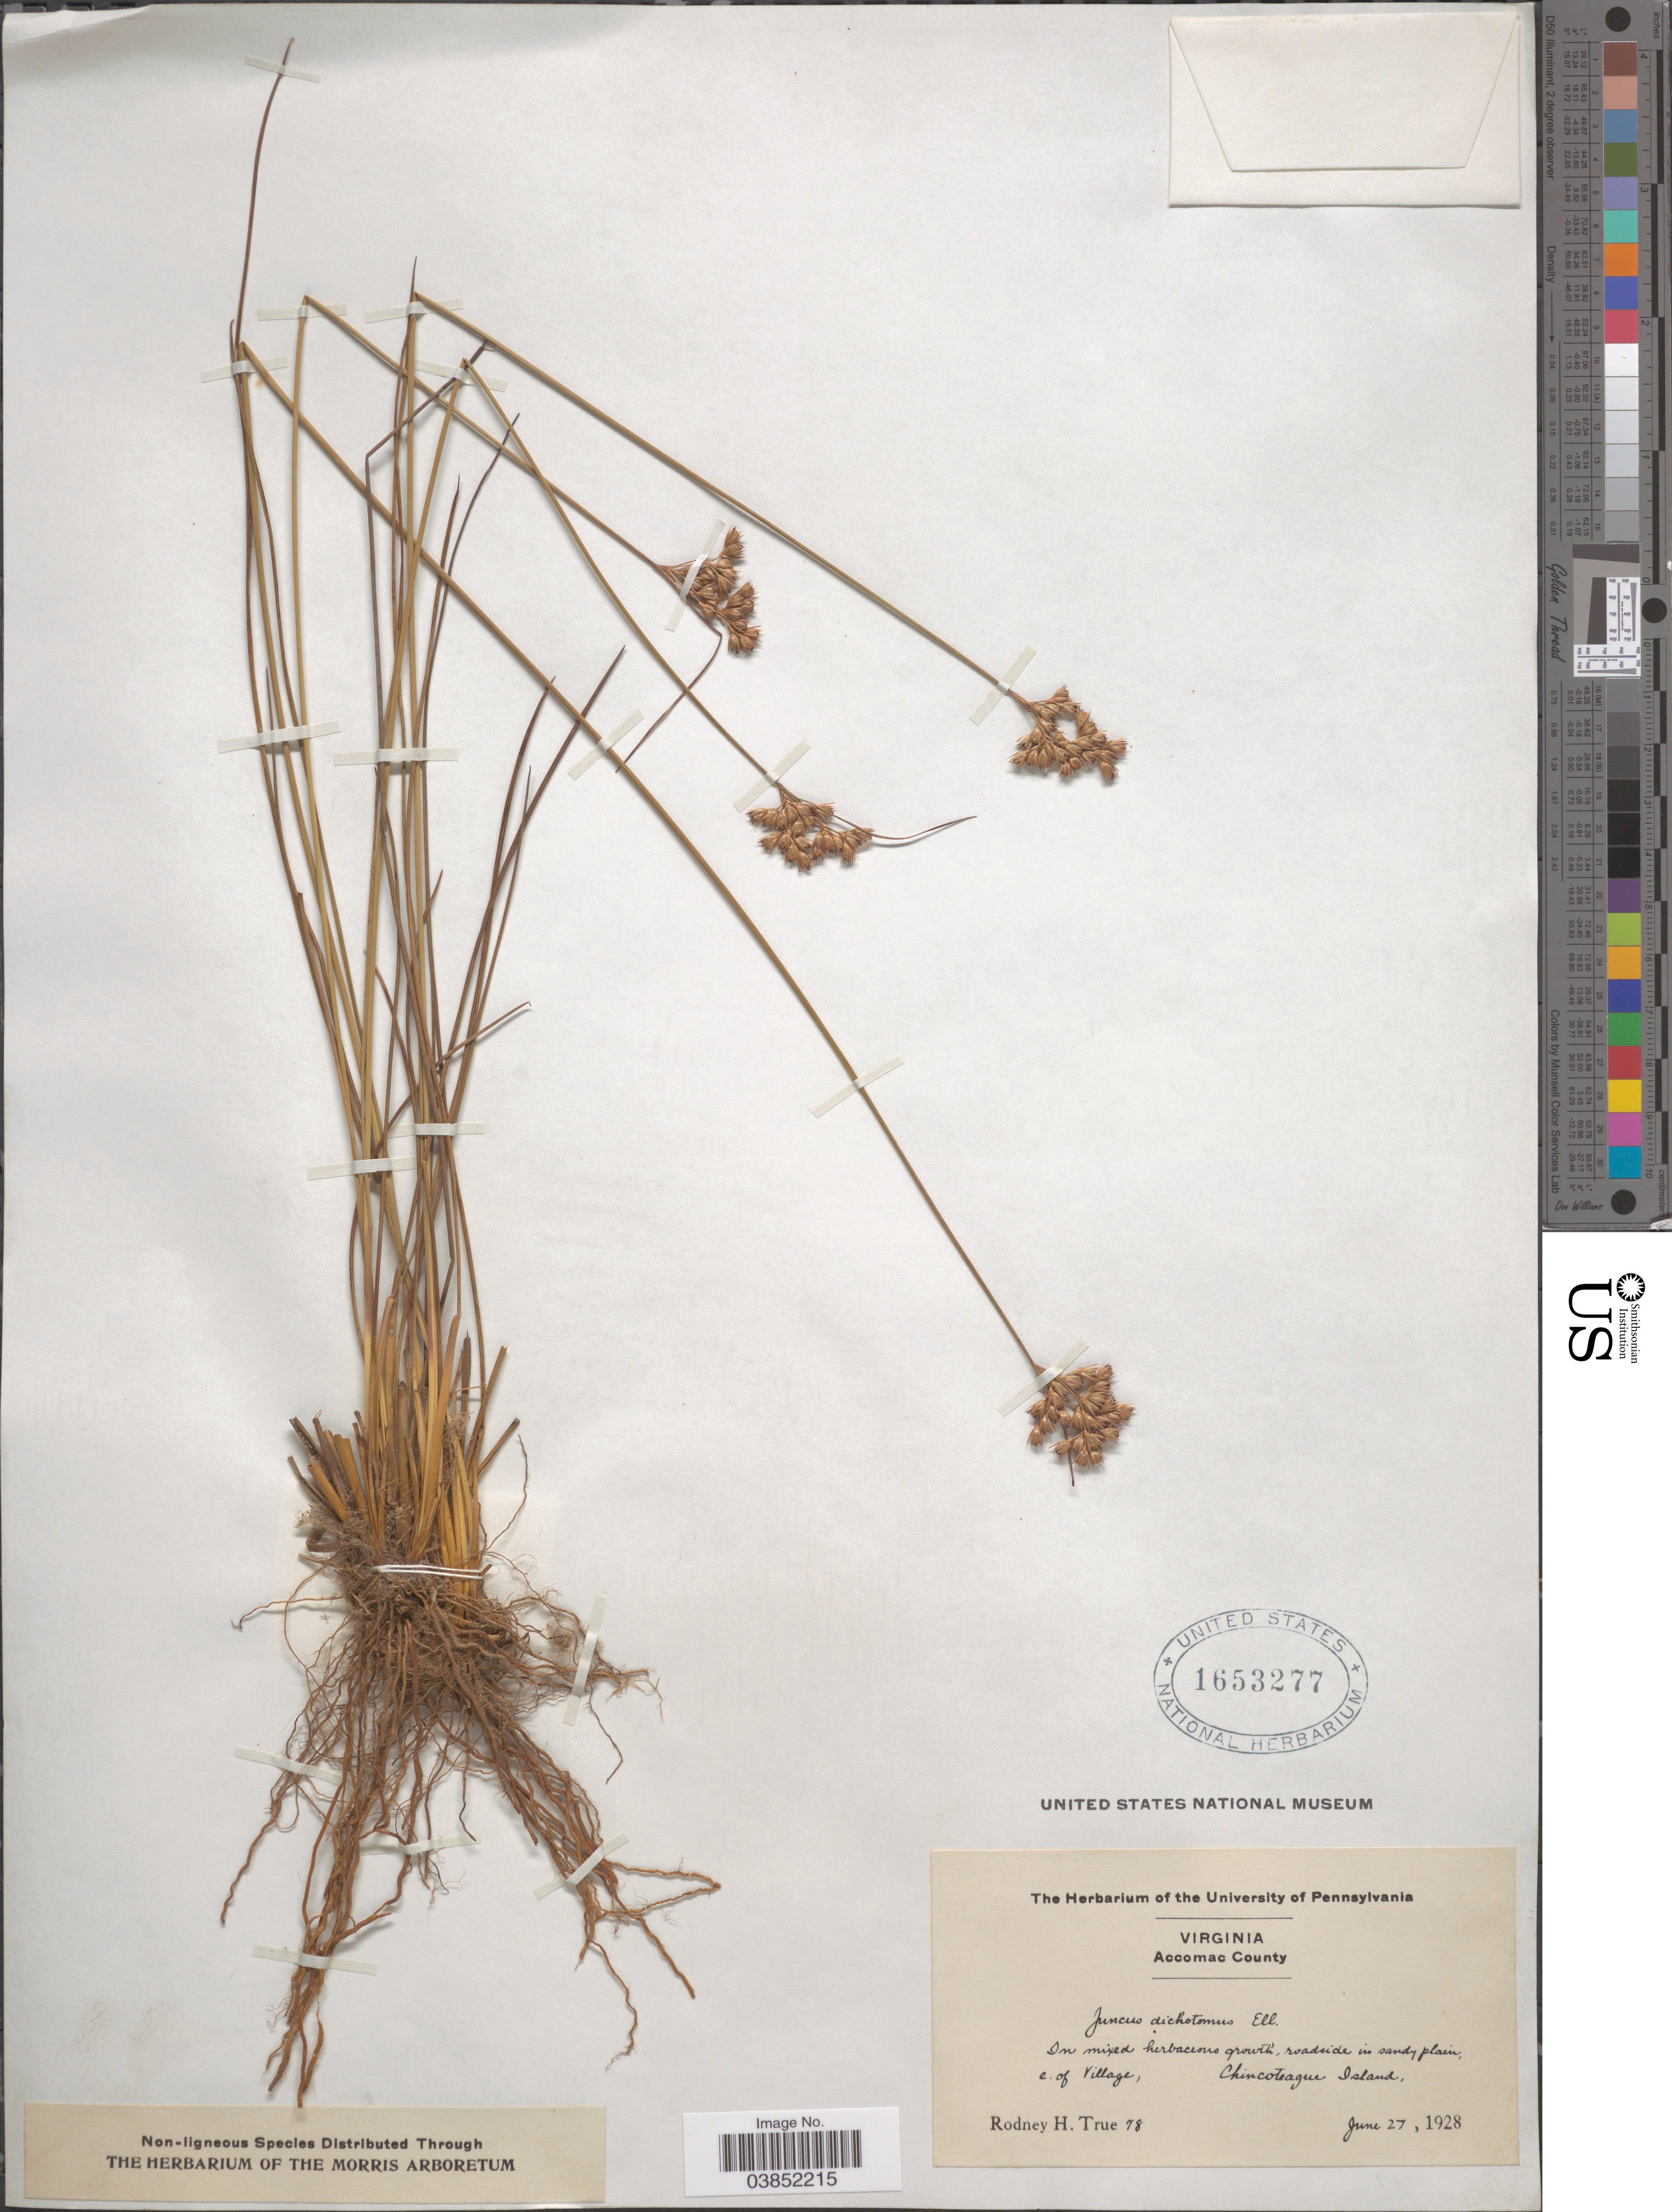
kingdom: Plantae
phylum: Tracheophyta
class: Liliopsida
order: Poales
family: Juncaceae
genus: Juncus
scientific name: Juncus dichotomus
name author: Elliott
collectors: R. H. True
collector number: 78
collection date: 1928-06-27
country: United States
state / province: Virginia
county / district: Accomack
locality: Accomac County. In mixed herbaceous growth, roadside in sandy plain, e. of village, Chincoteague Island.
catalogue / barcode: US 1653277